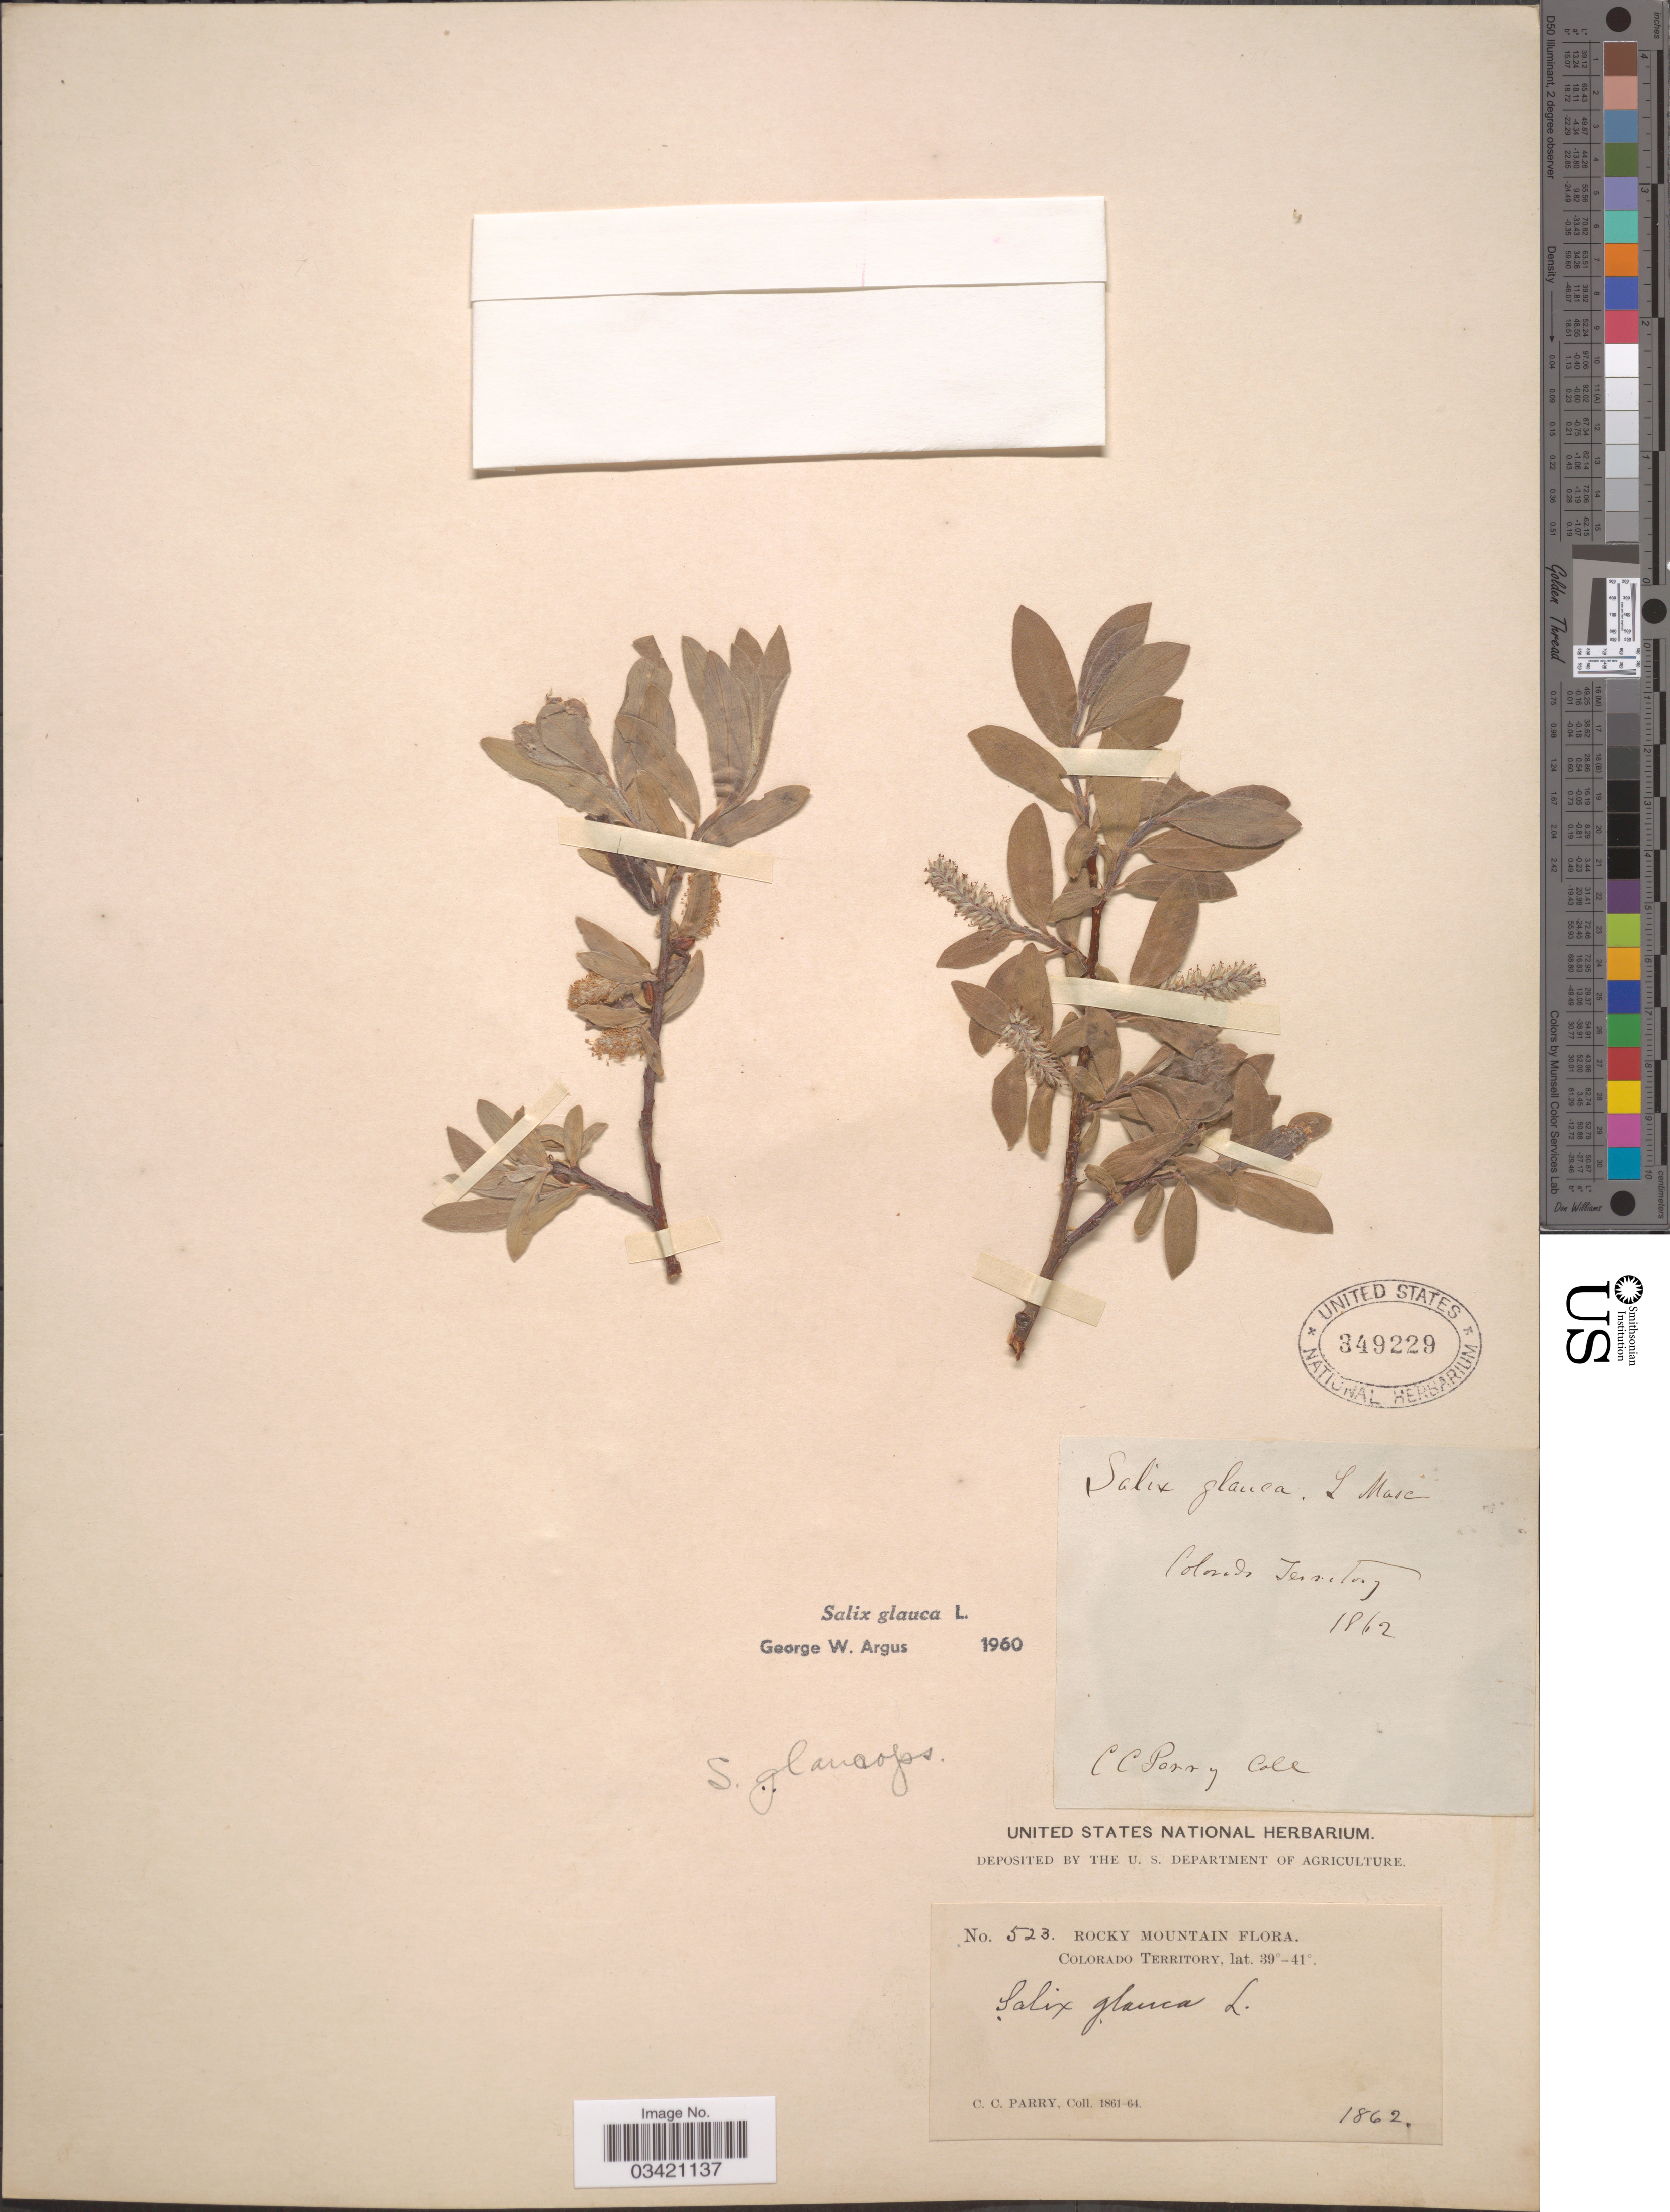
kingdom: Plantae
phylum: Tracheophyta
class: Magnoliopsida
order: Malpighiales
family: Salicaceae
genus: Salix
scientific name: Salix glauca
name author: L.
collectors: C. C. Parry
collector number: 523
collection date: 1862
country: United States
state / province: Colorado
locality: Rocky Mountain. Colorado Territory.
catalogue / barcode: US 349229